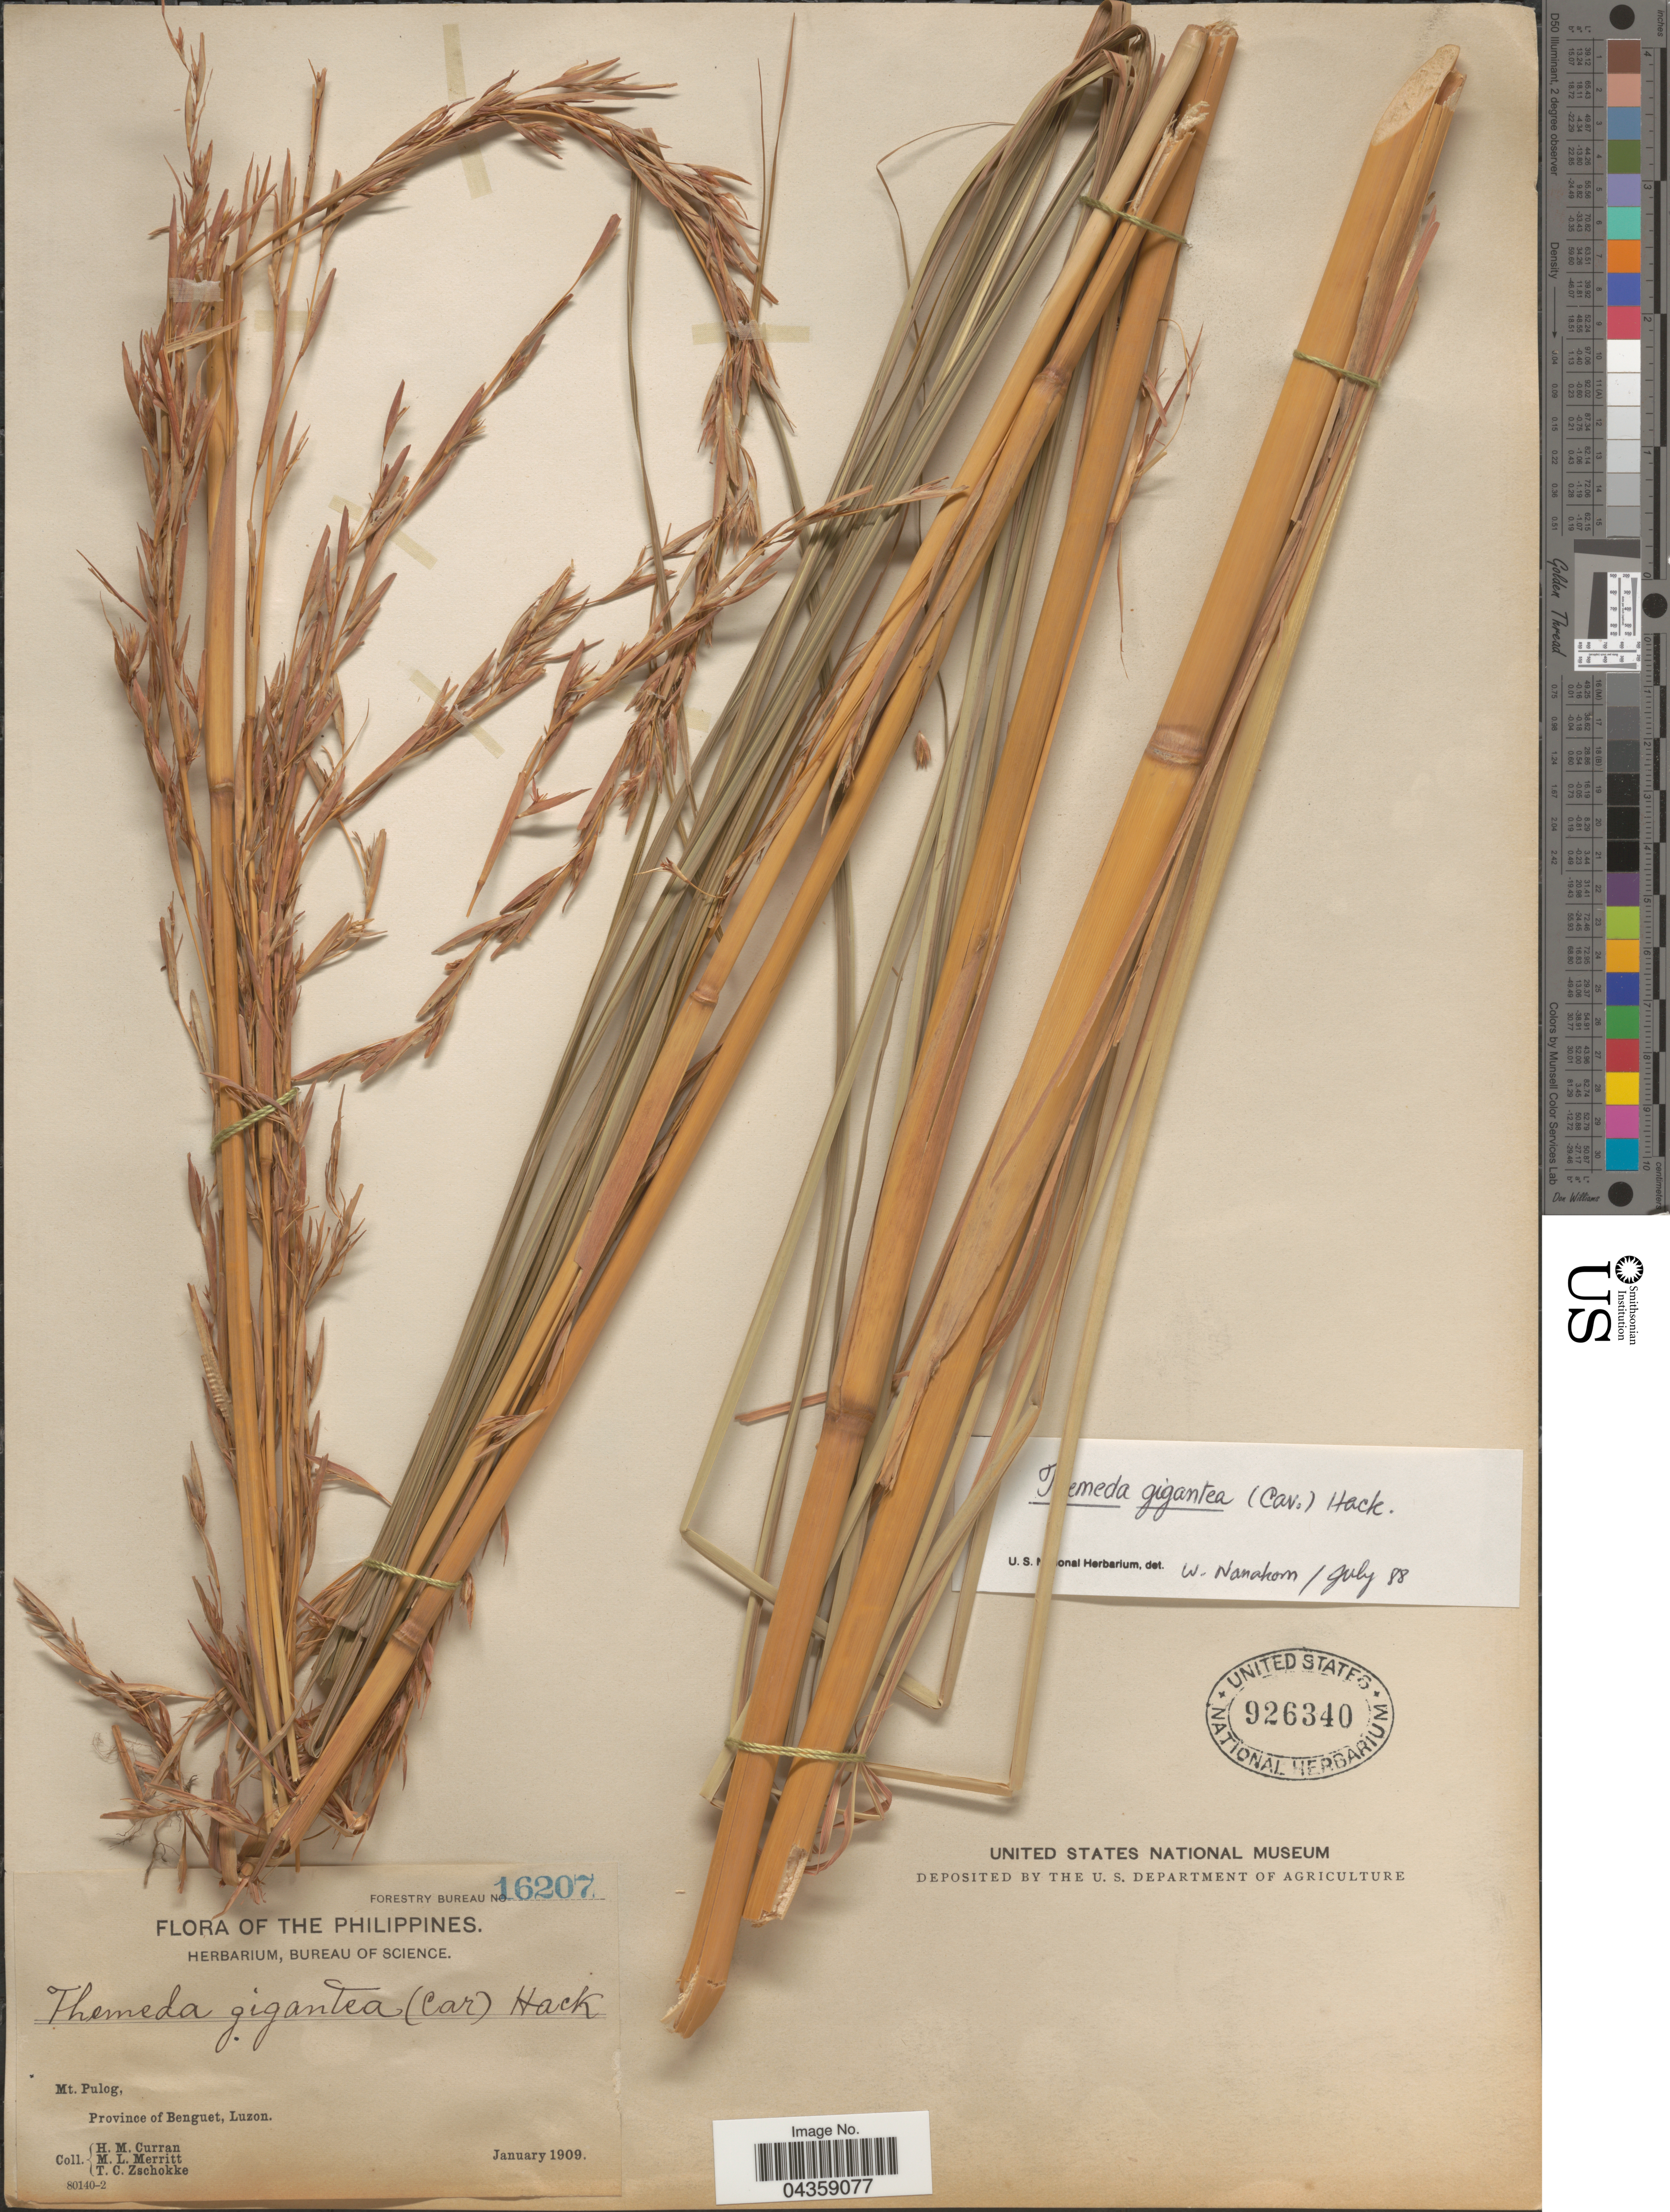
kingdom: Plantae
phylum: Tracheophyta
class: Liliopsida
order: Poales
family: Poaceae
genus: Themeda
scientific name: Themeda gigantea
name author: Hack.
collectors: H. M. Curran, M. L. Merritt & T. C. Zschokke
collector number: Forestry Bureau 16207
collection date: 1909-01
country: Philippines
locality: Mt. Pulog, Province of Benguet, Luzon.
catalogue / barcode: US 926340